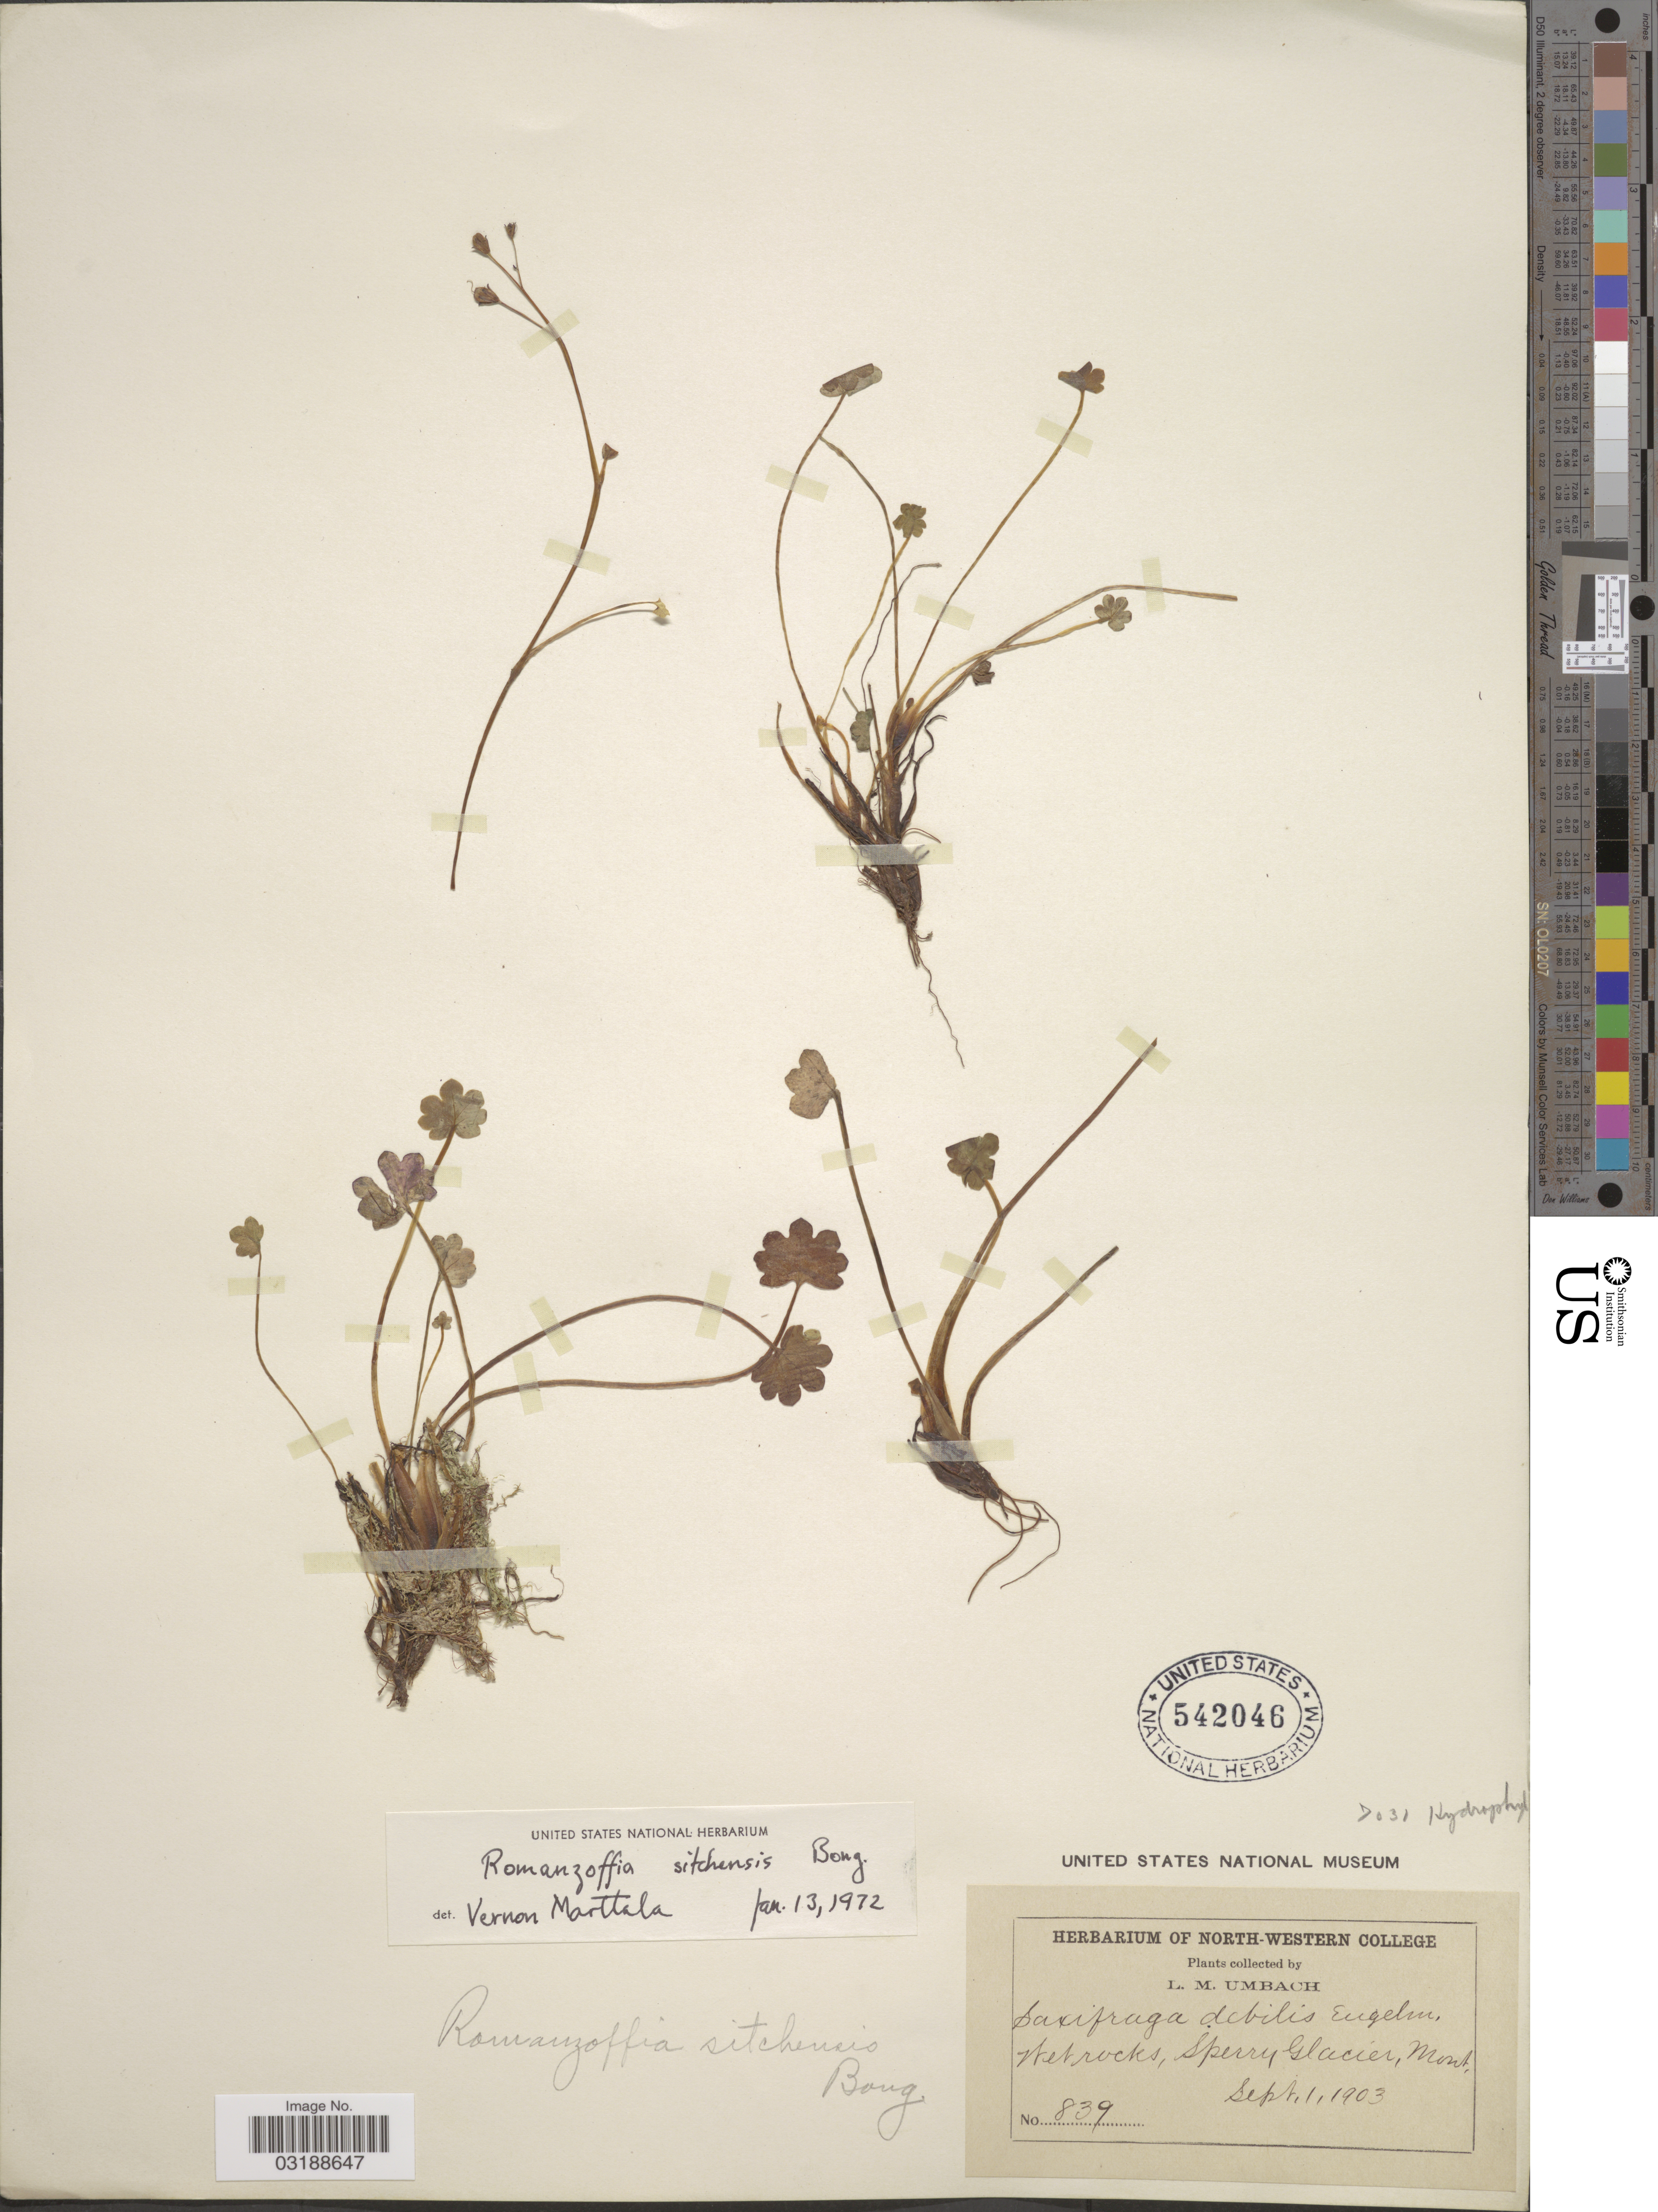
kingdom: Plantae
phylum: Tracheophyta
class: Magnoliopsida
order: Boraginales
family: Hydrophyllaceae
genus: Romanzoffia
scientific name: Romanzoffia sitchensis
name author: Bong.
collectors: L. M. Umbach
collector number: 839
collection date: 1903-09-01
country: United States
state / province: Montana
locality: Sperry Glacier.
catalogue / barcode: US 542046